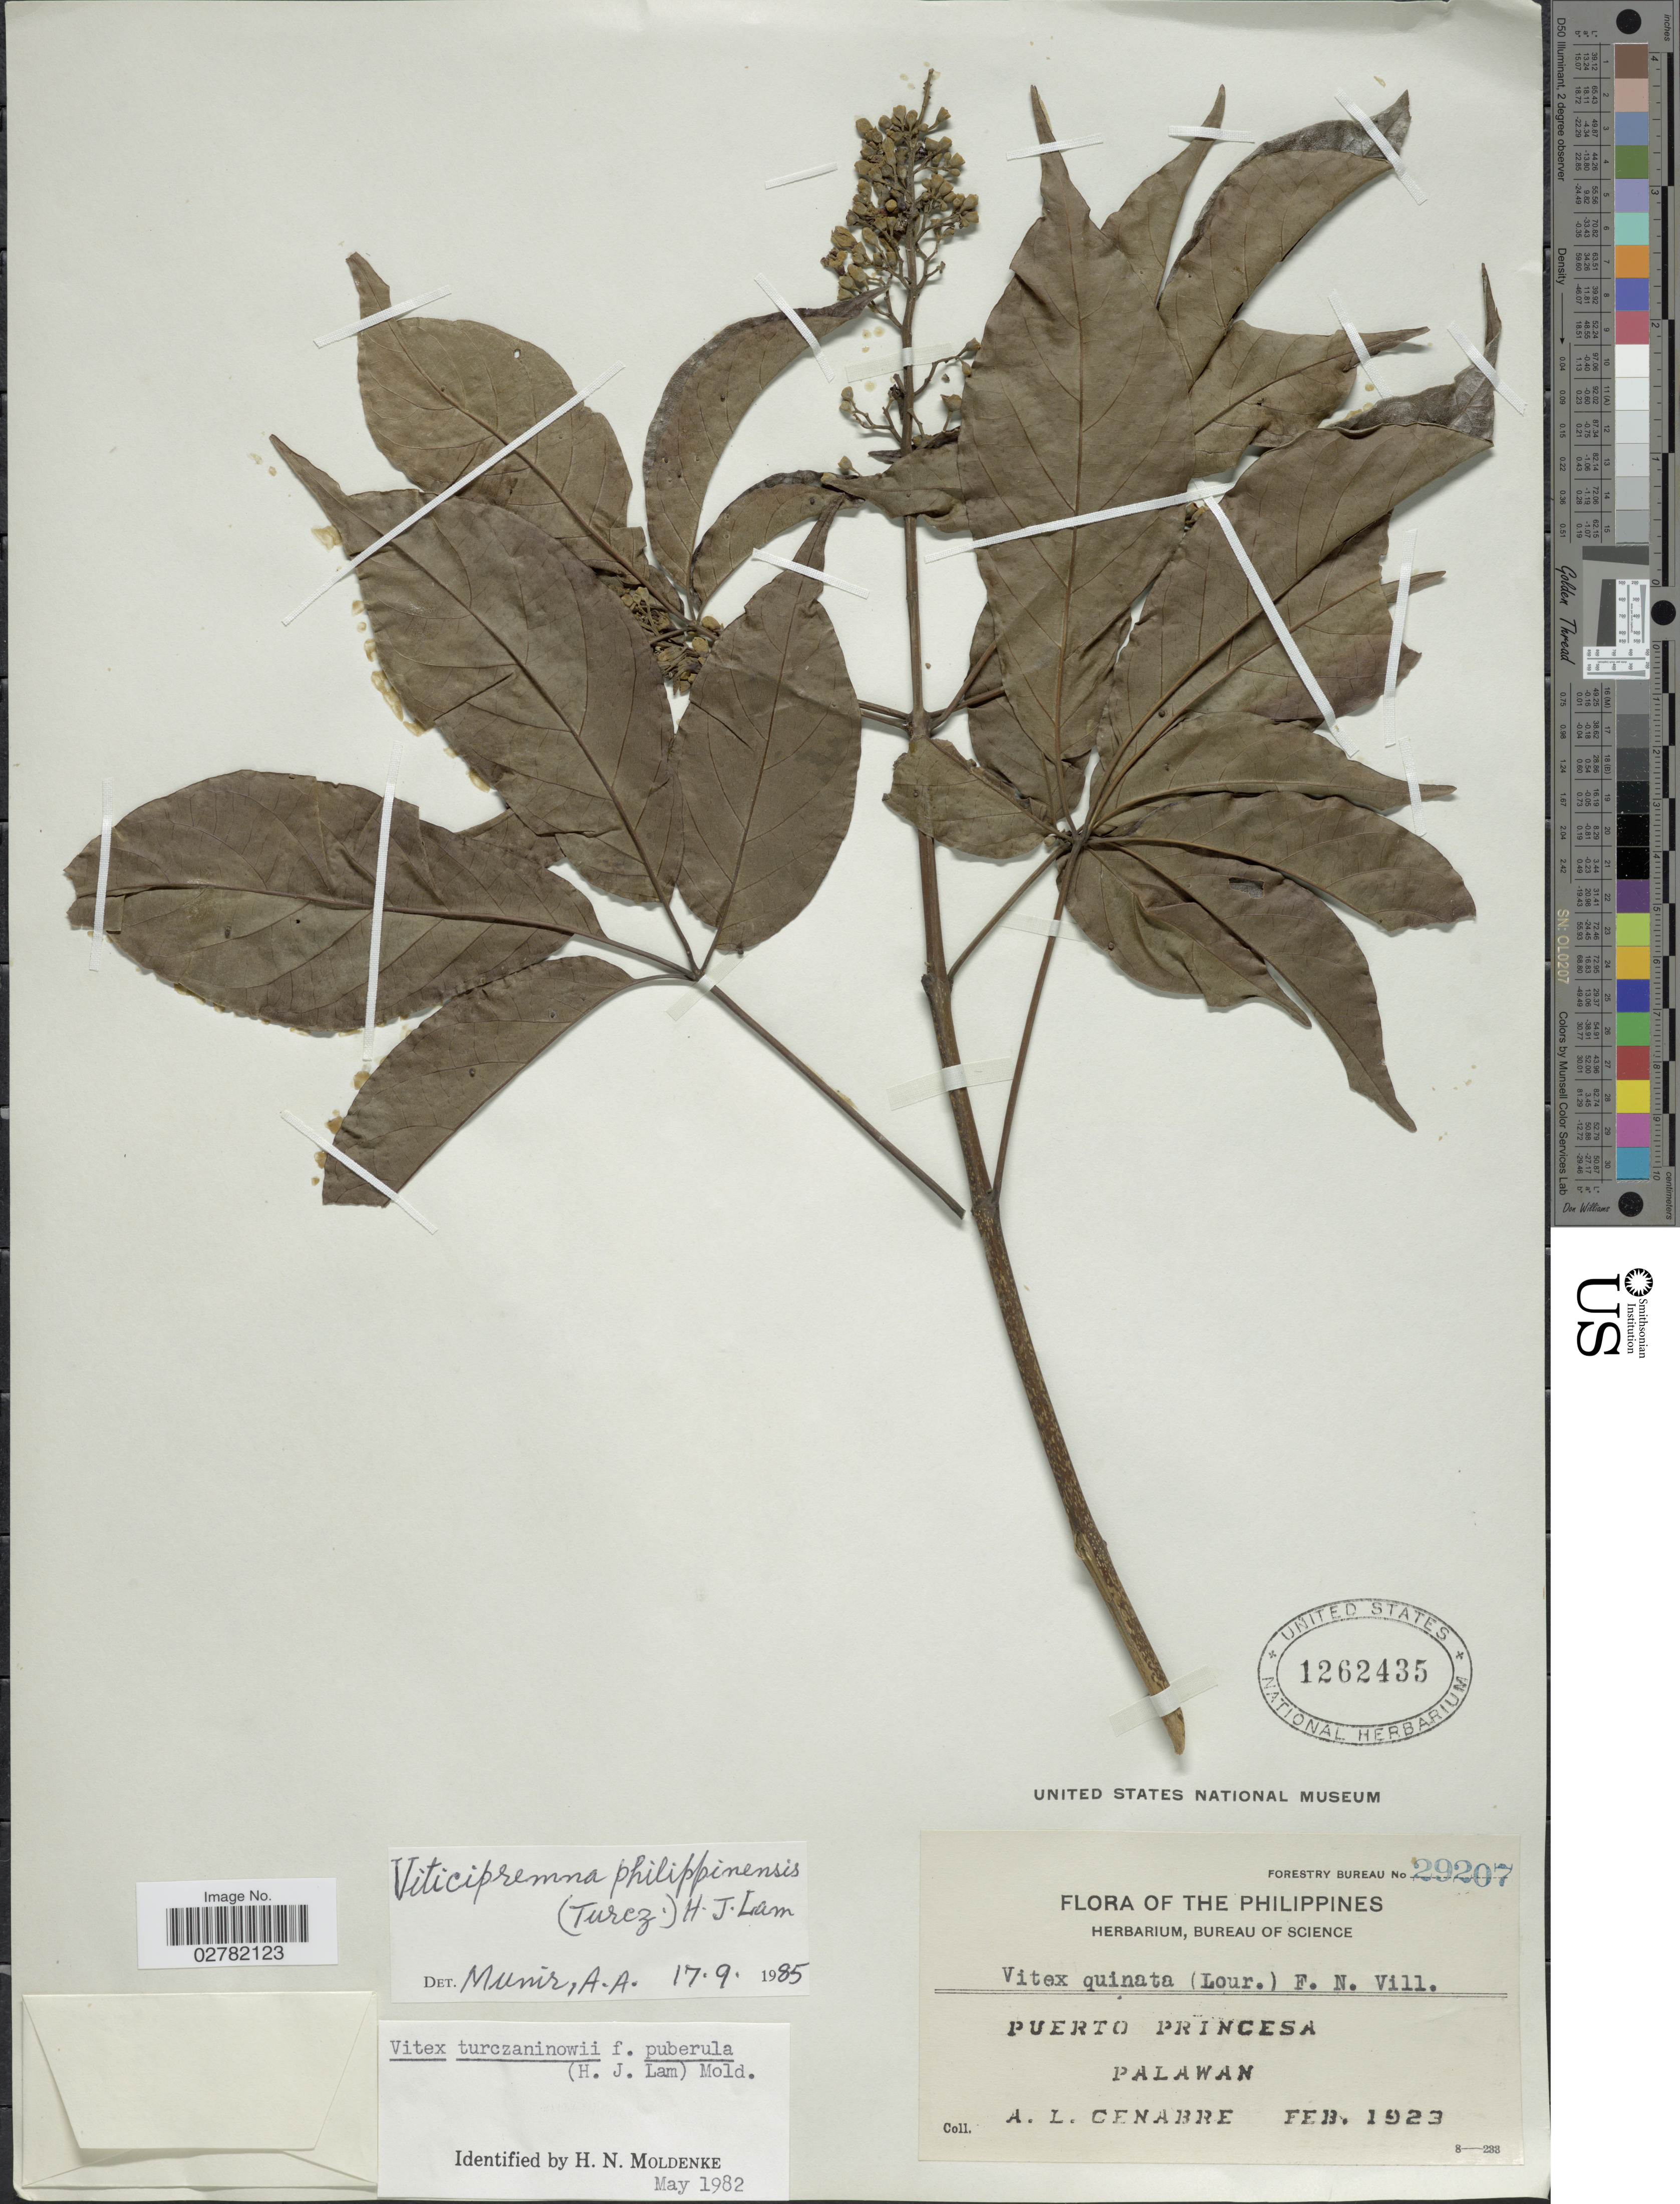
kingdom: Plantae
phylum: Tracheophyta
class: Magnoliopsida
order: Lamiales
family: Lamiaceae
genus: Viticipremna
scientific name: Viticipremna philippinensis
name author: (Turcz.) H.J. Lam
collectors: A. Cenabre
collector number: Forestry Bureau 29207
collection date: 1923-02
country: Philippines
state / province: Mimaropa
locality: Puerto Princesa. Palawan.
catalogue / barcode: US 1262435